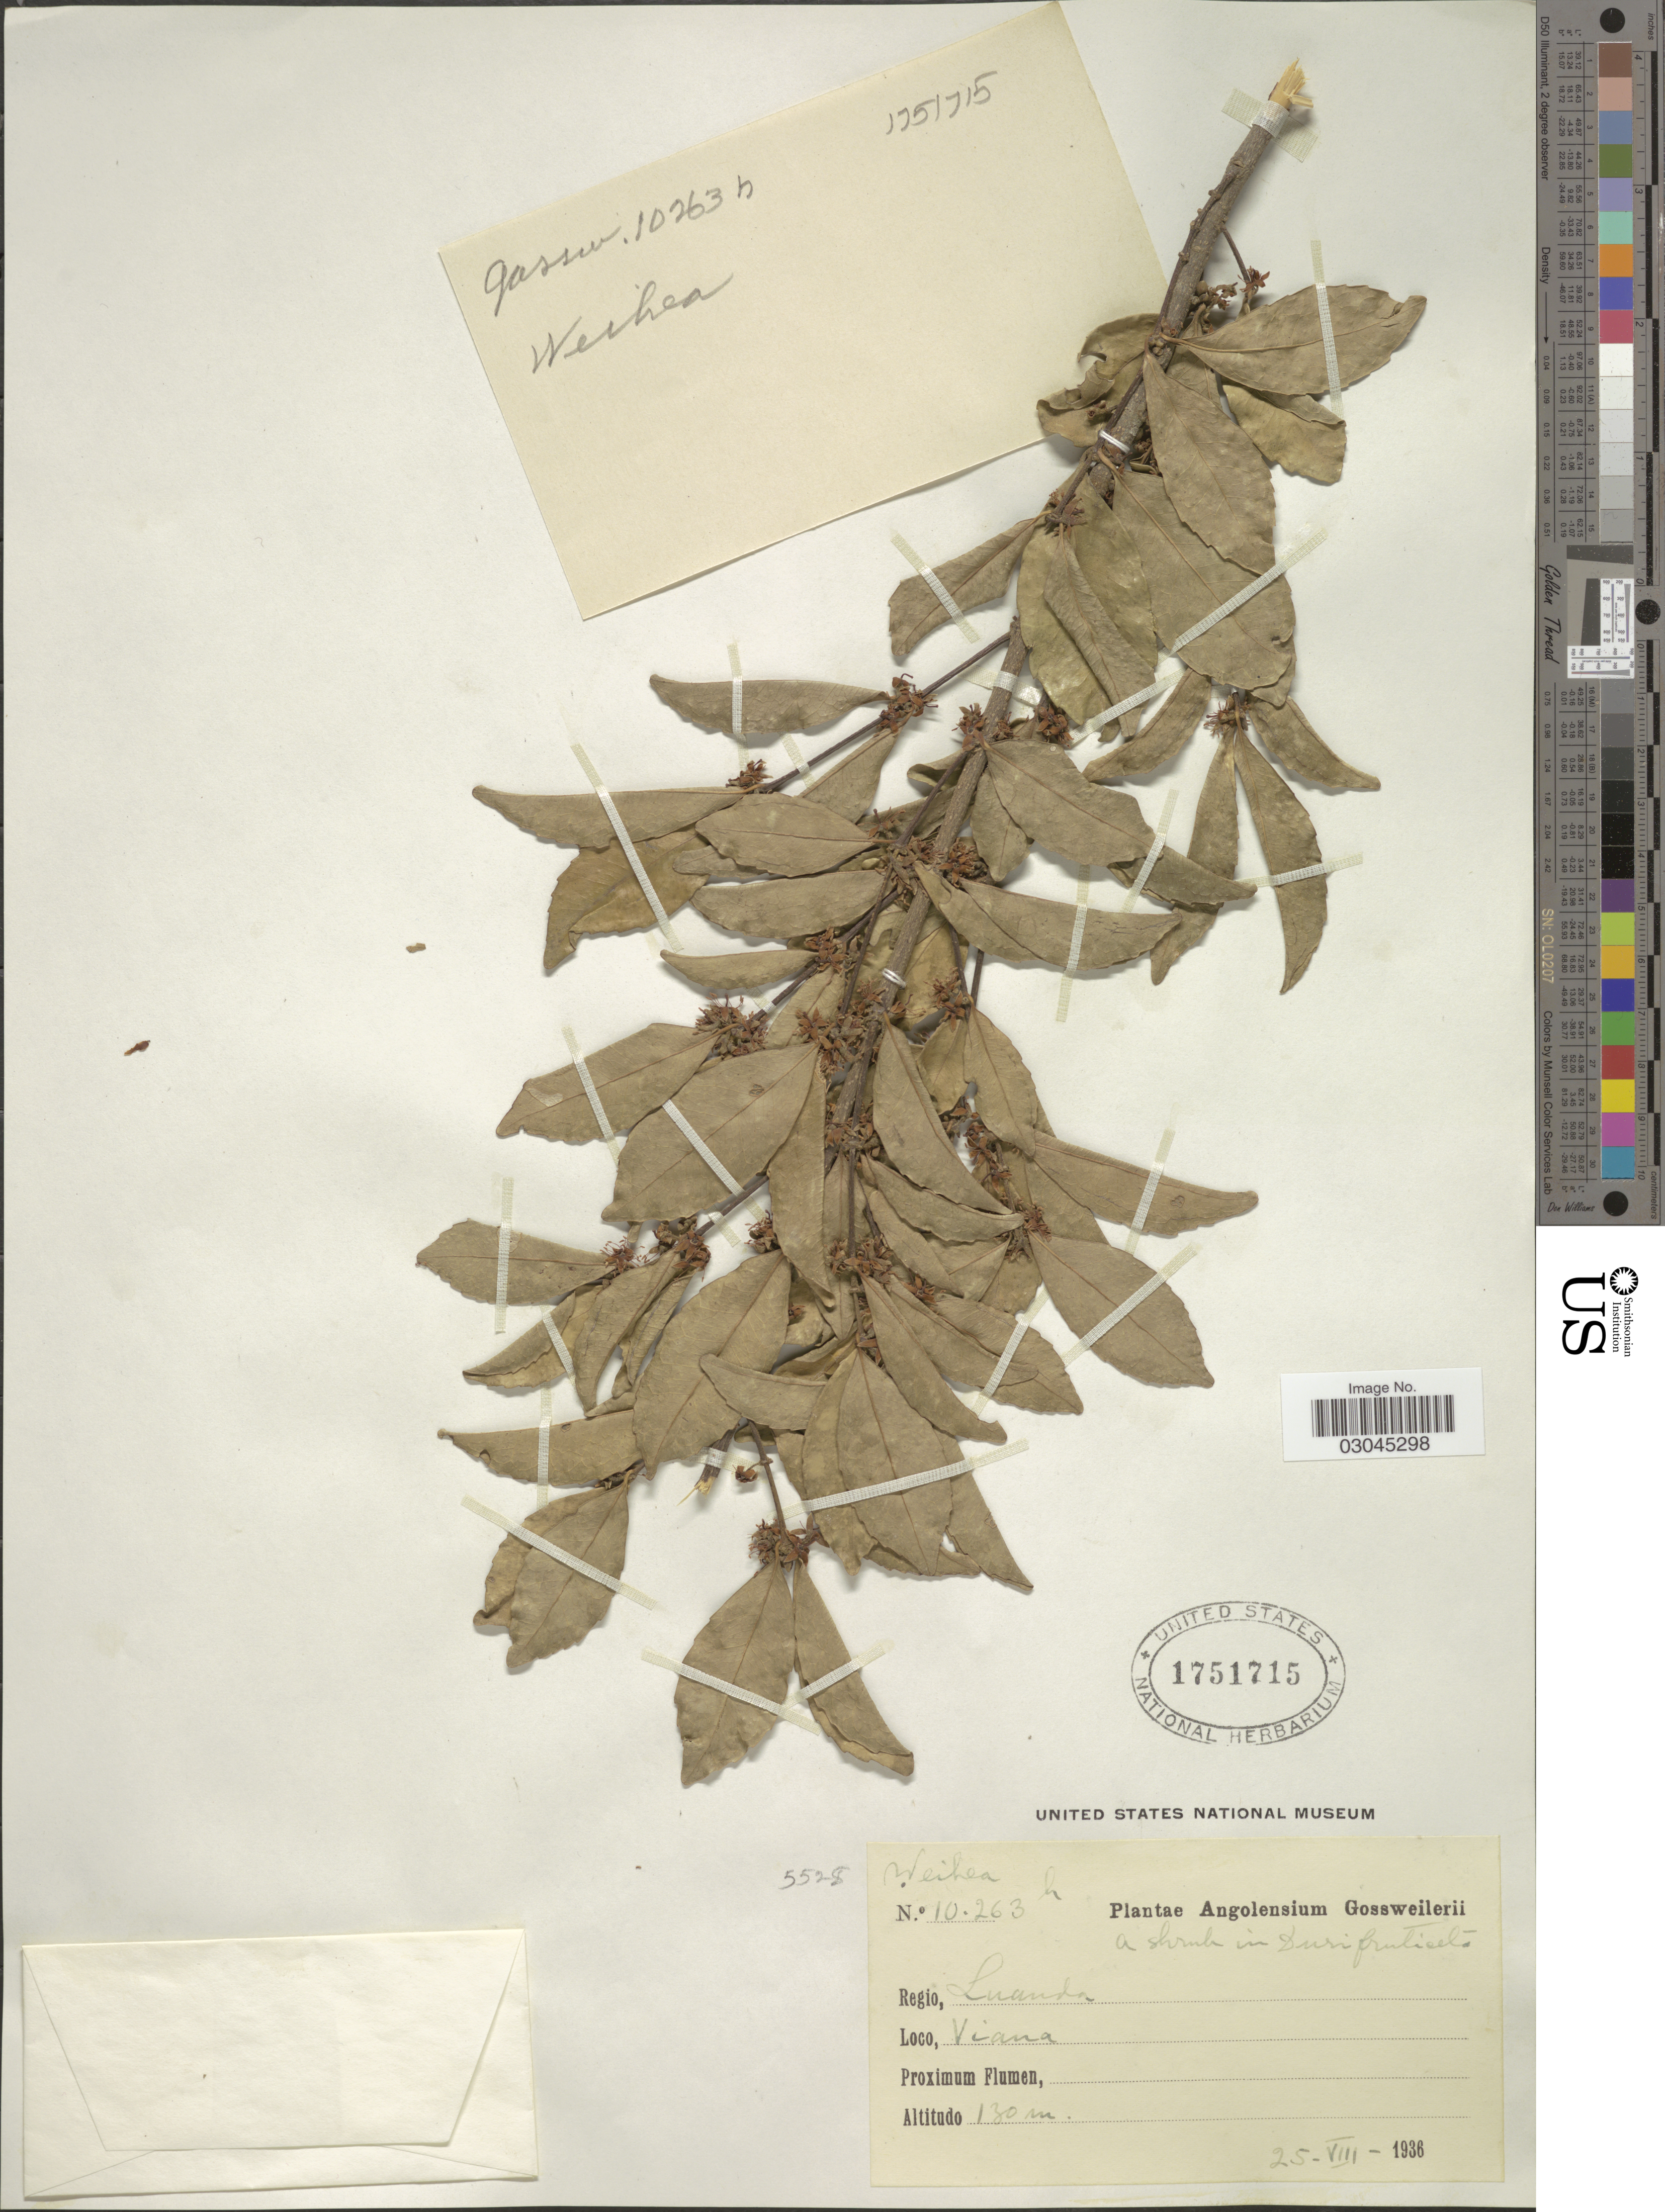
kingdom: Plantae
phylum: Tracheophyta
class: Magnoliopsida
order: Malpighiales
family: Rhizophoraceae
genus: Cassipourea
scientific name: Cassipourea sp.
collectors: -. Gossweiler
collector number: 10263h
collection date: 1936-08-25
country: Angola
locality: Regio Luanda. Viana.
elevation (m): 130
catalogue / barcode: US 1751715